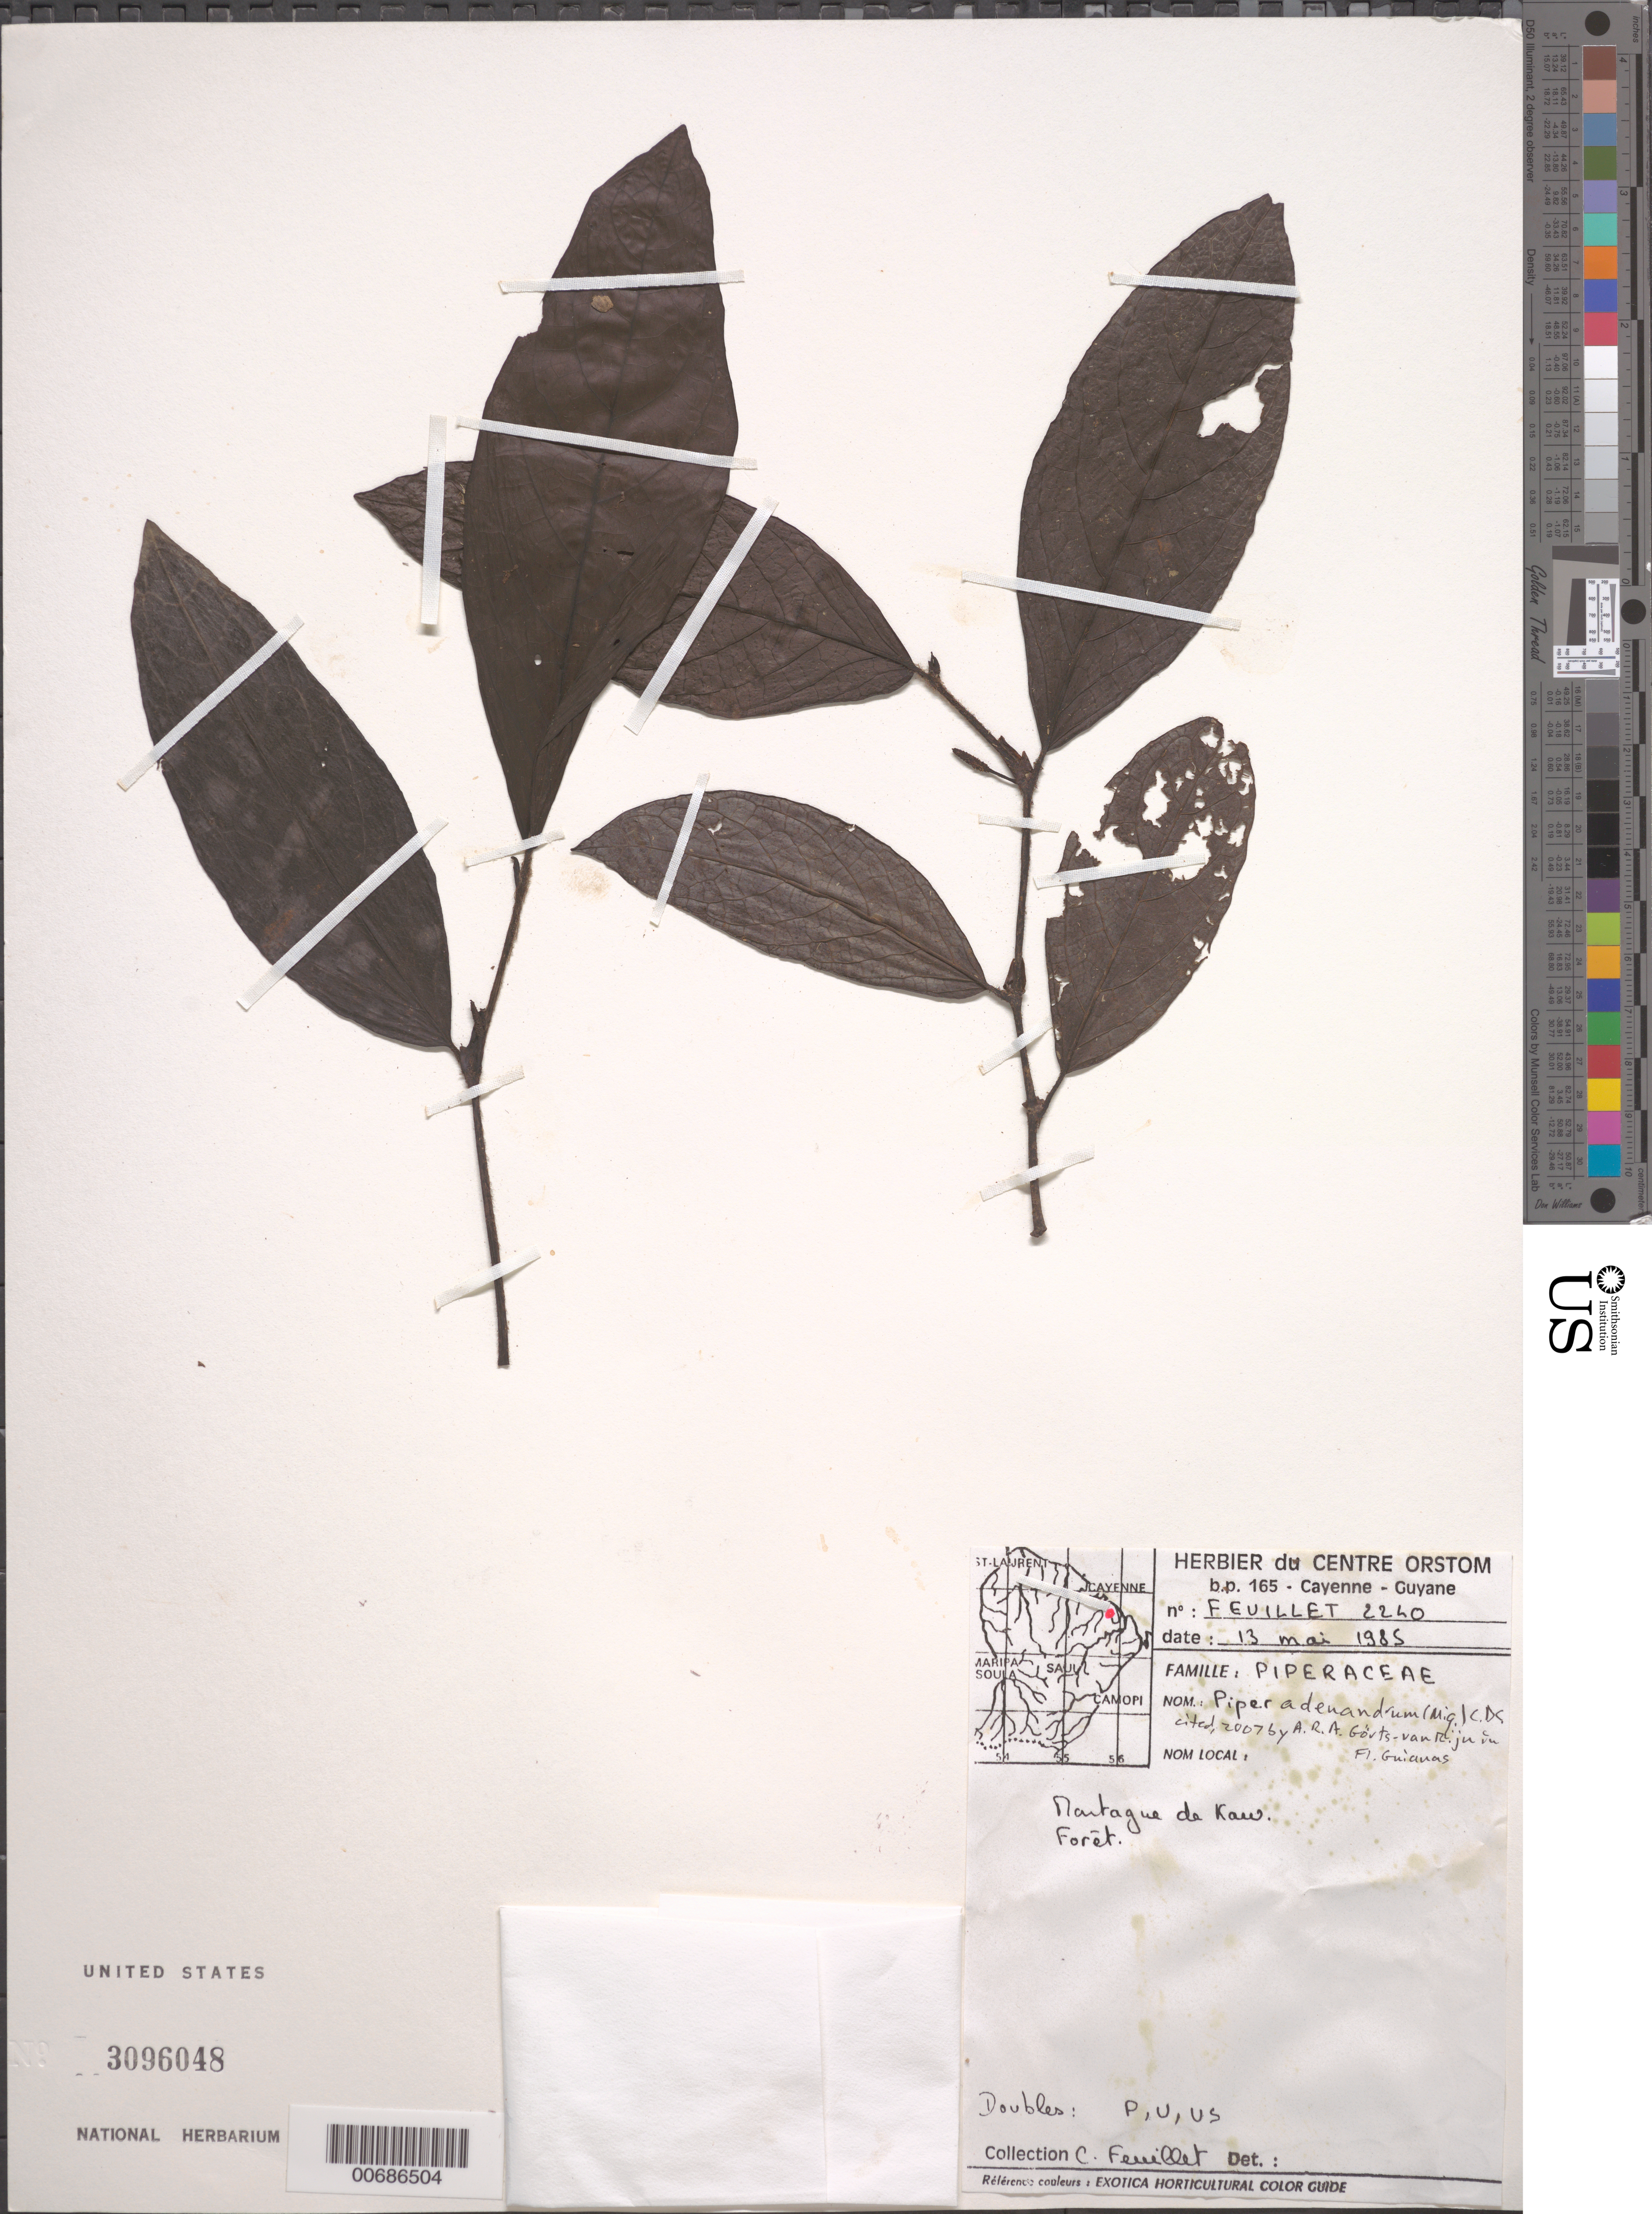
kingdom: Plantae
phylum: Tracheophyta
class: Magnoliopsida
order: Piperales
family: Piperaceae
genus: Piper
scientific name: Piper sp.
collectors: C. Feuillet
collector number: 2240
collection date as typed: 13 May 1985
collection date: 1985-05-13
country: French Guiana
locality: Montagne de Kaw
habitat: Forest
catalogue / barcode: US 3096048